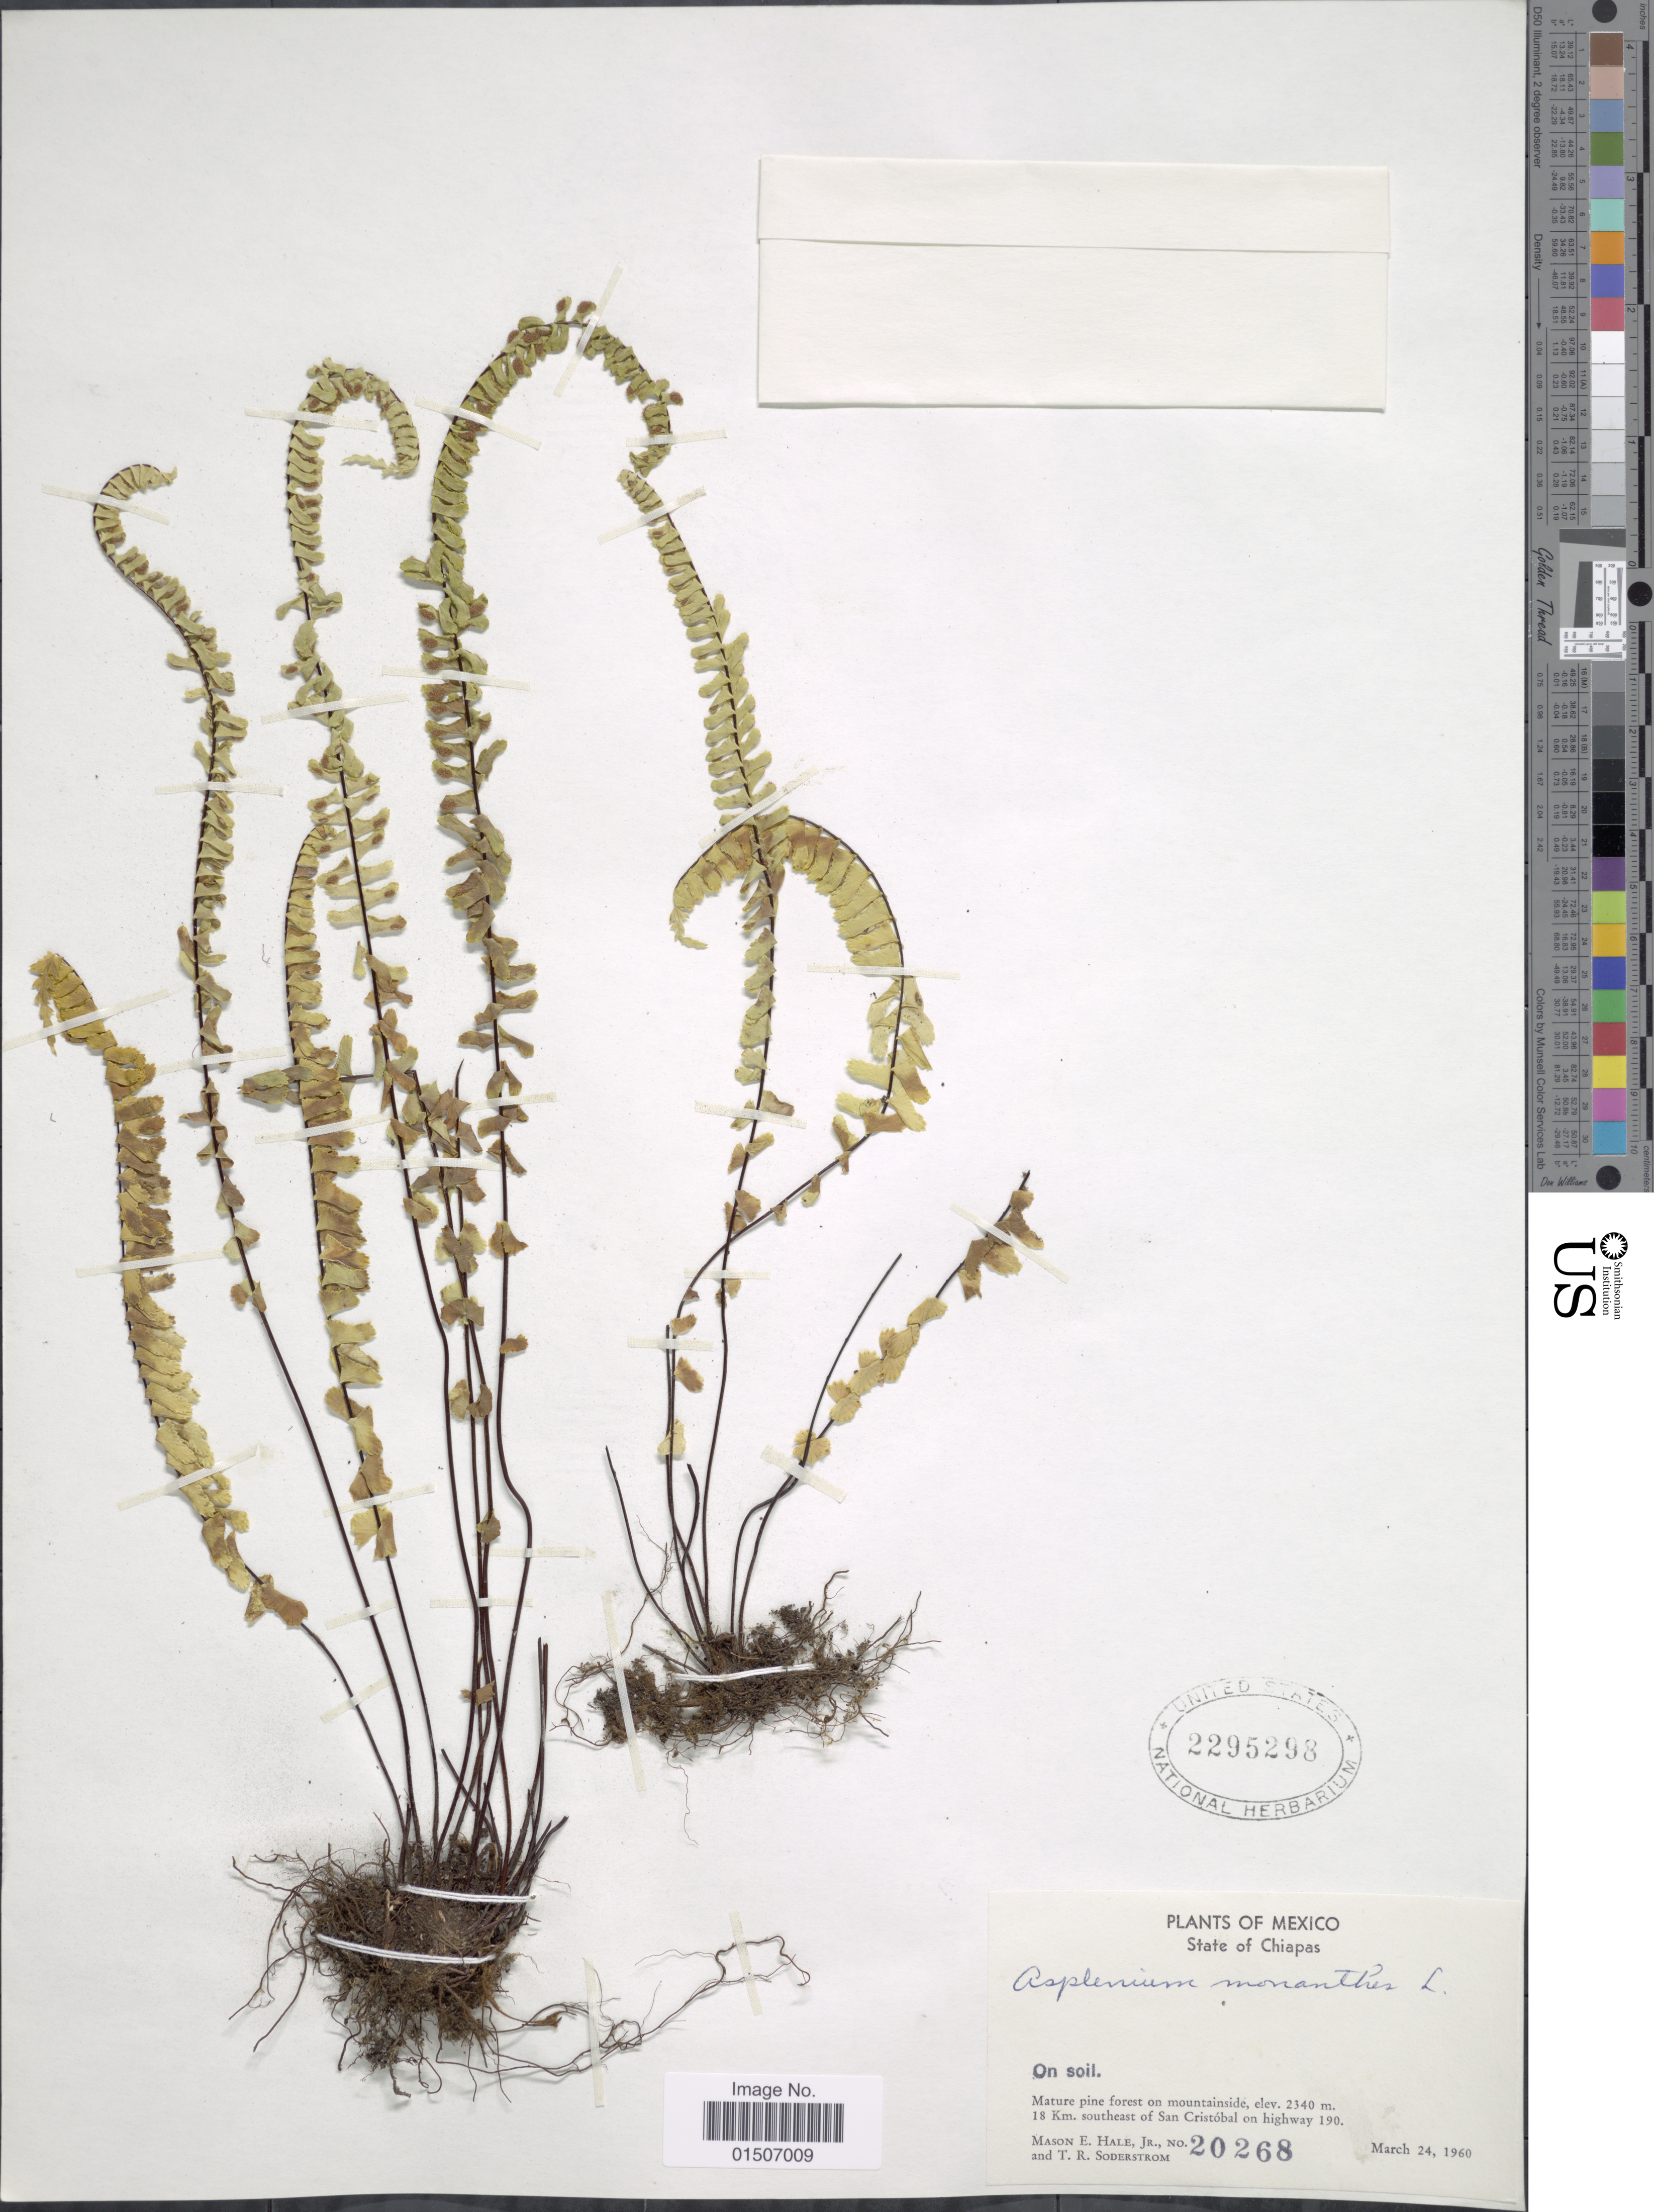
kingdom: Plantae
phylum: Tracheophyta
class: Polypodiopsida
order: Polypodiales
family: Aspleniaceae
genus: Asplenium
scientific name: Asplenium monanthes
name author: L.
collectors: M. Hale & T. R. Soderstrom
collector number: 20268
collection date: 1960-03-24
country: Mexico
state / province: Chiapas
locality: ,ature pine forest on mountainside, 18 Km. southeast of San Cristóbal on highway 190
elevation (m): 2340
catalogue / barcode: US 2295298